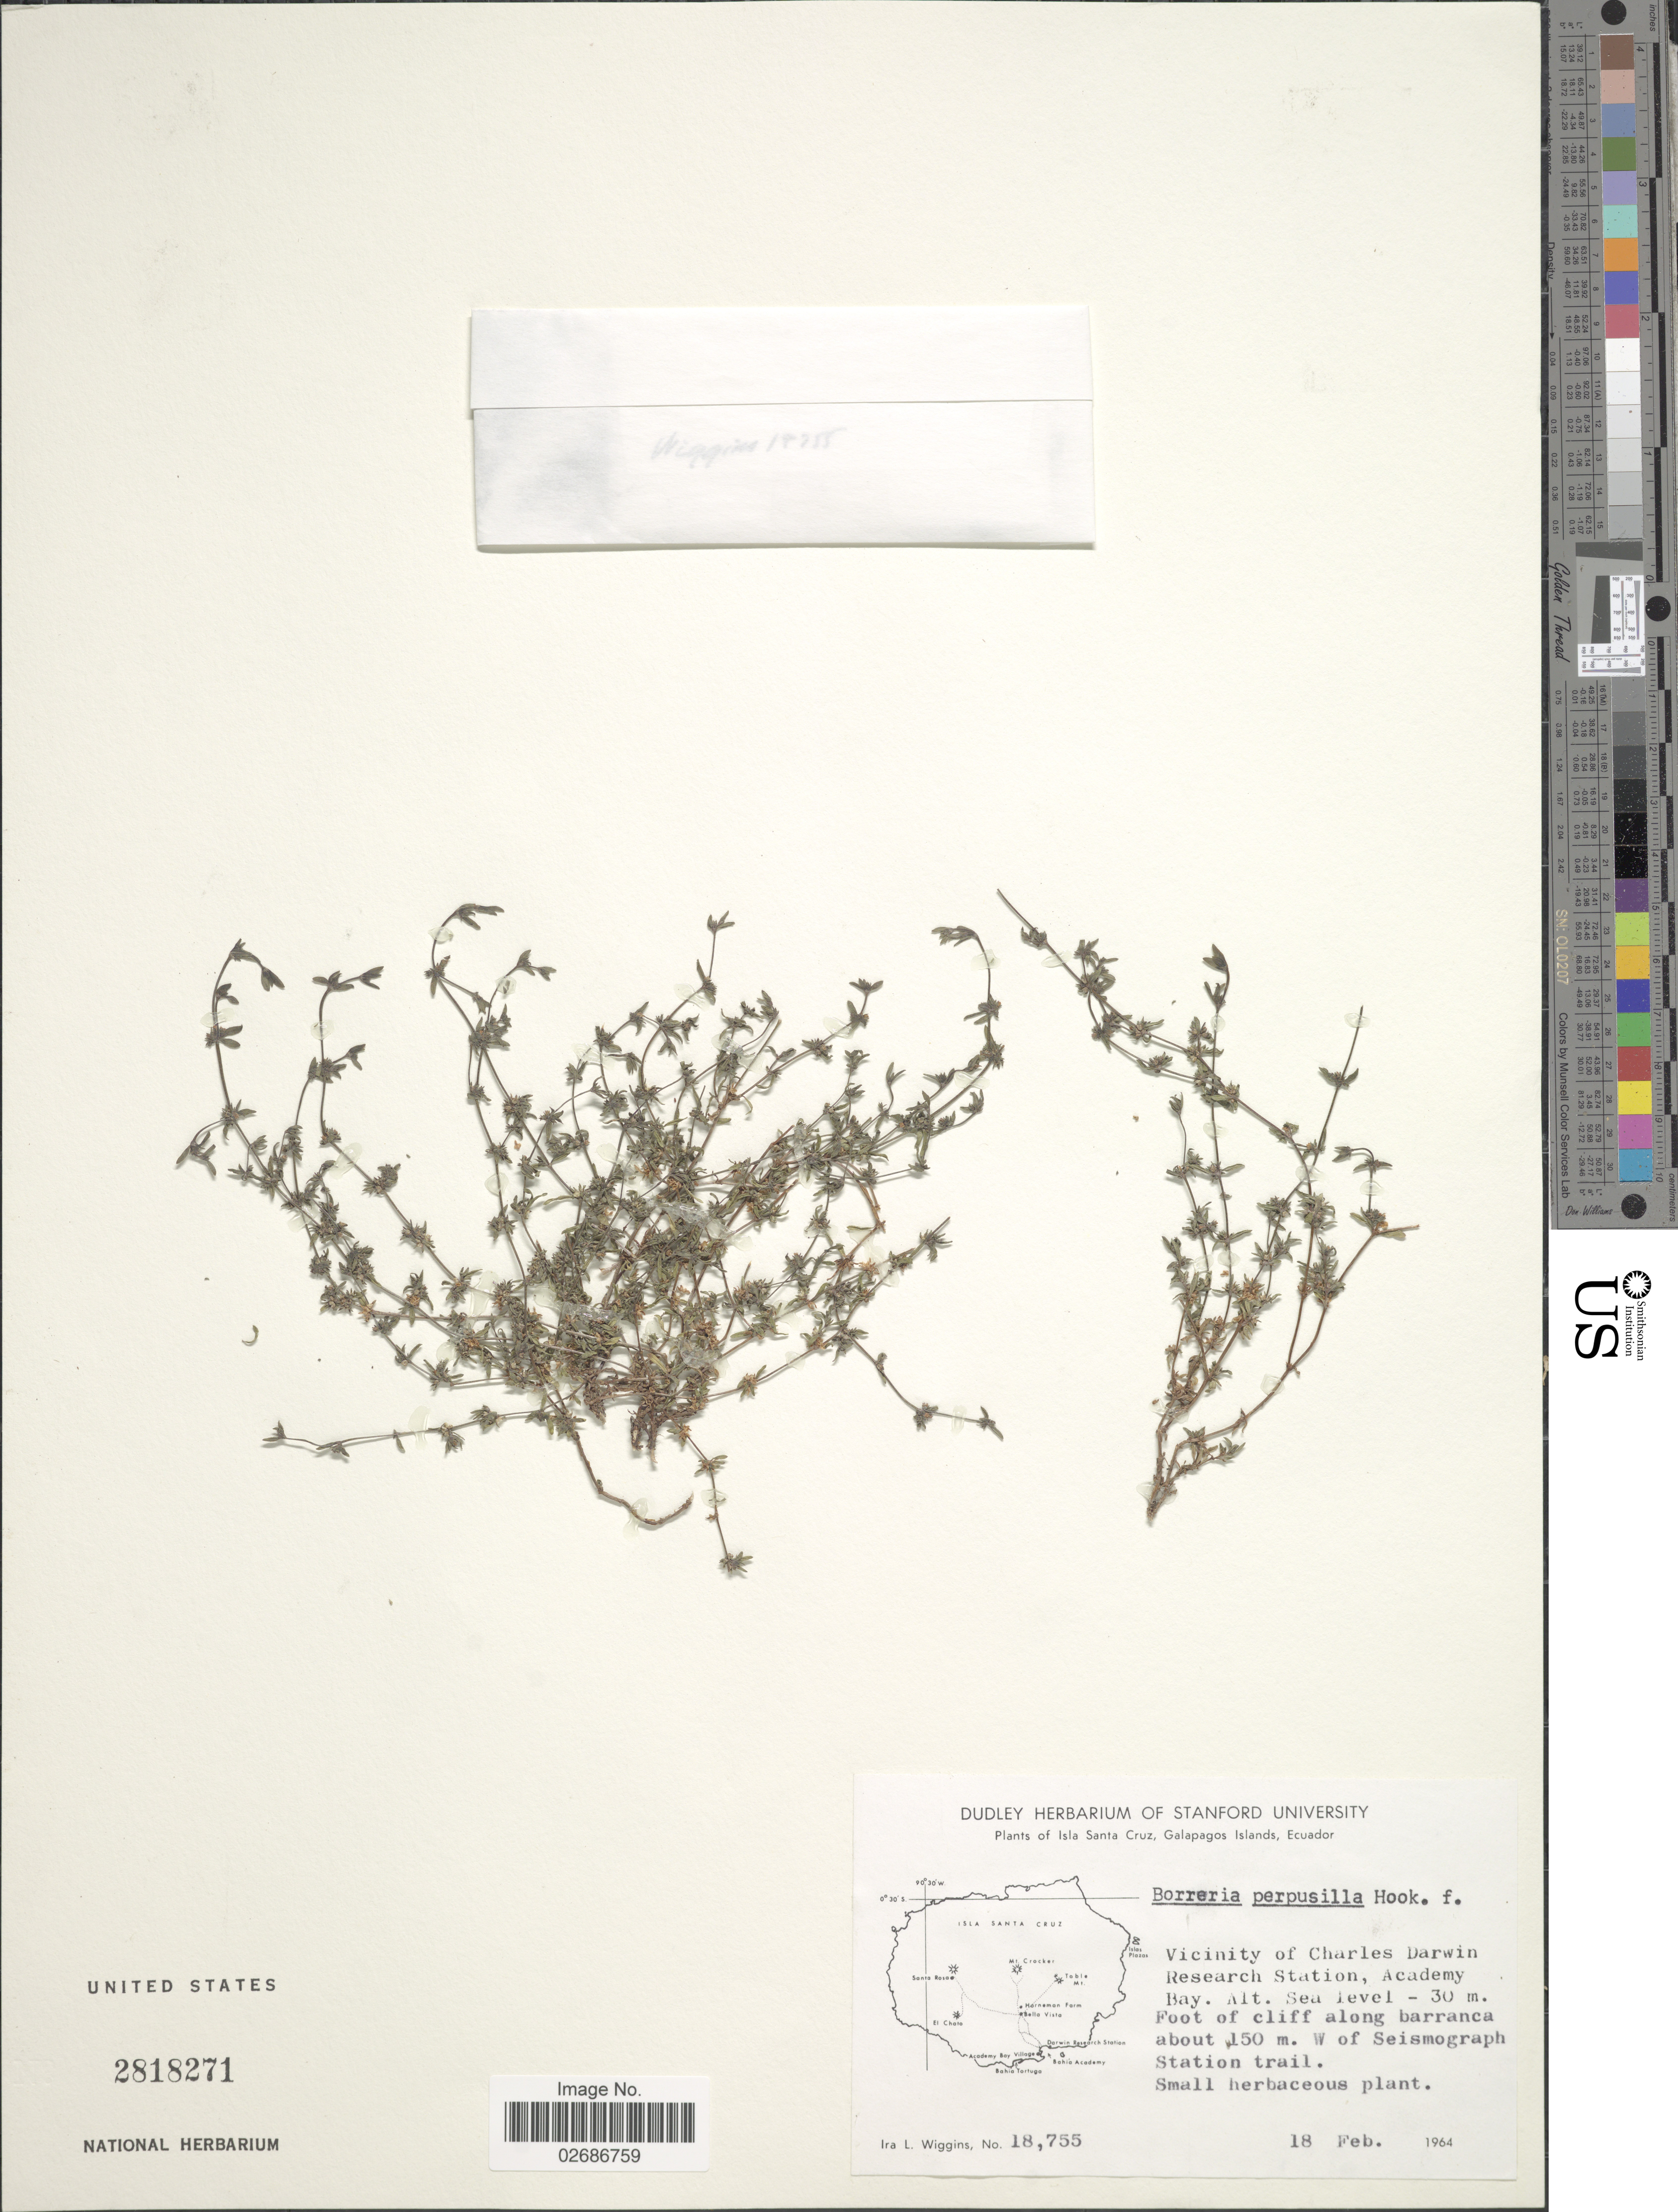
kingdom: Plantae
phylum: Tracheophyta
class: Magnoliopsida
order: Gentianales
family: Rubiaceae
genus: Borreria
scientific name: Borreria perpusilla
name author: Hook. f.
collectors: I. L. Wiggins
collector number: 18755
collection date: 1964-02-18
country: Ecuador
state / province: Colón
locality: Isla Santa Cruz, Galapagos Islands. Vicinity of Charles Darwin Research Station, Academy Bay. Foot of cliff along barranca about 150 m. W of Seismograph Station trail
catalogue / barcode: US 2818271